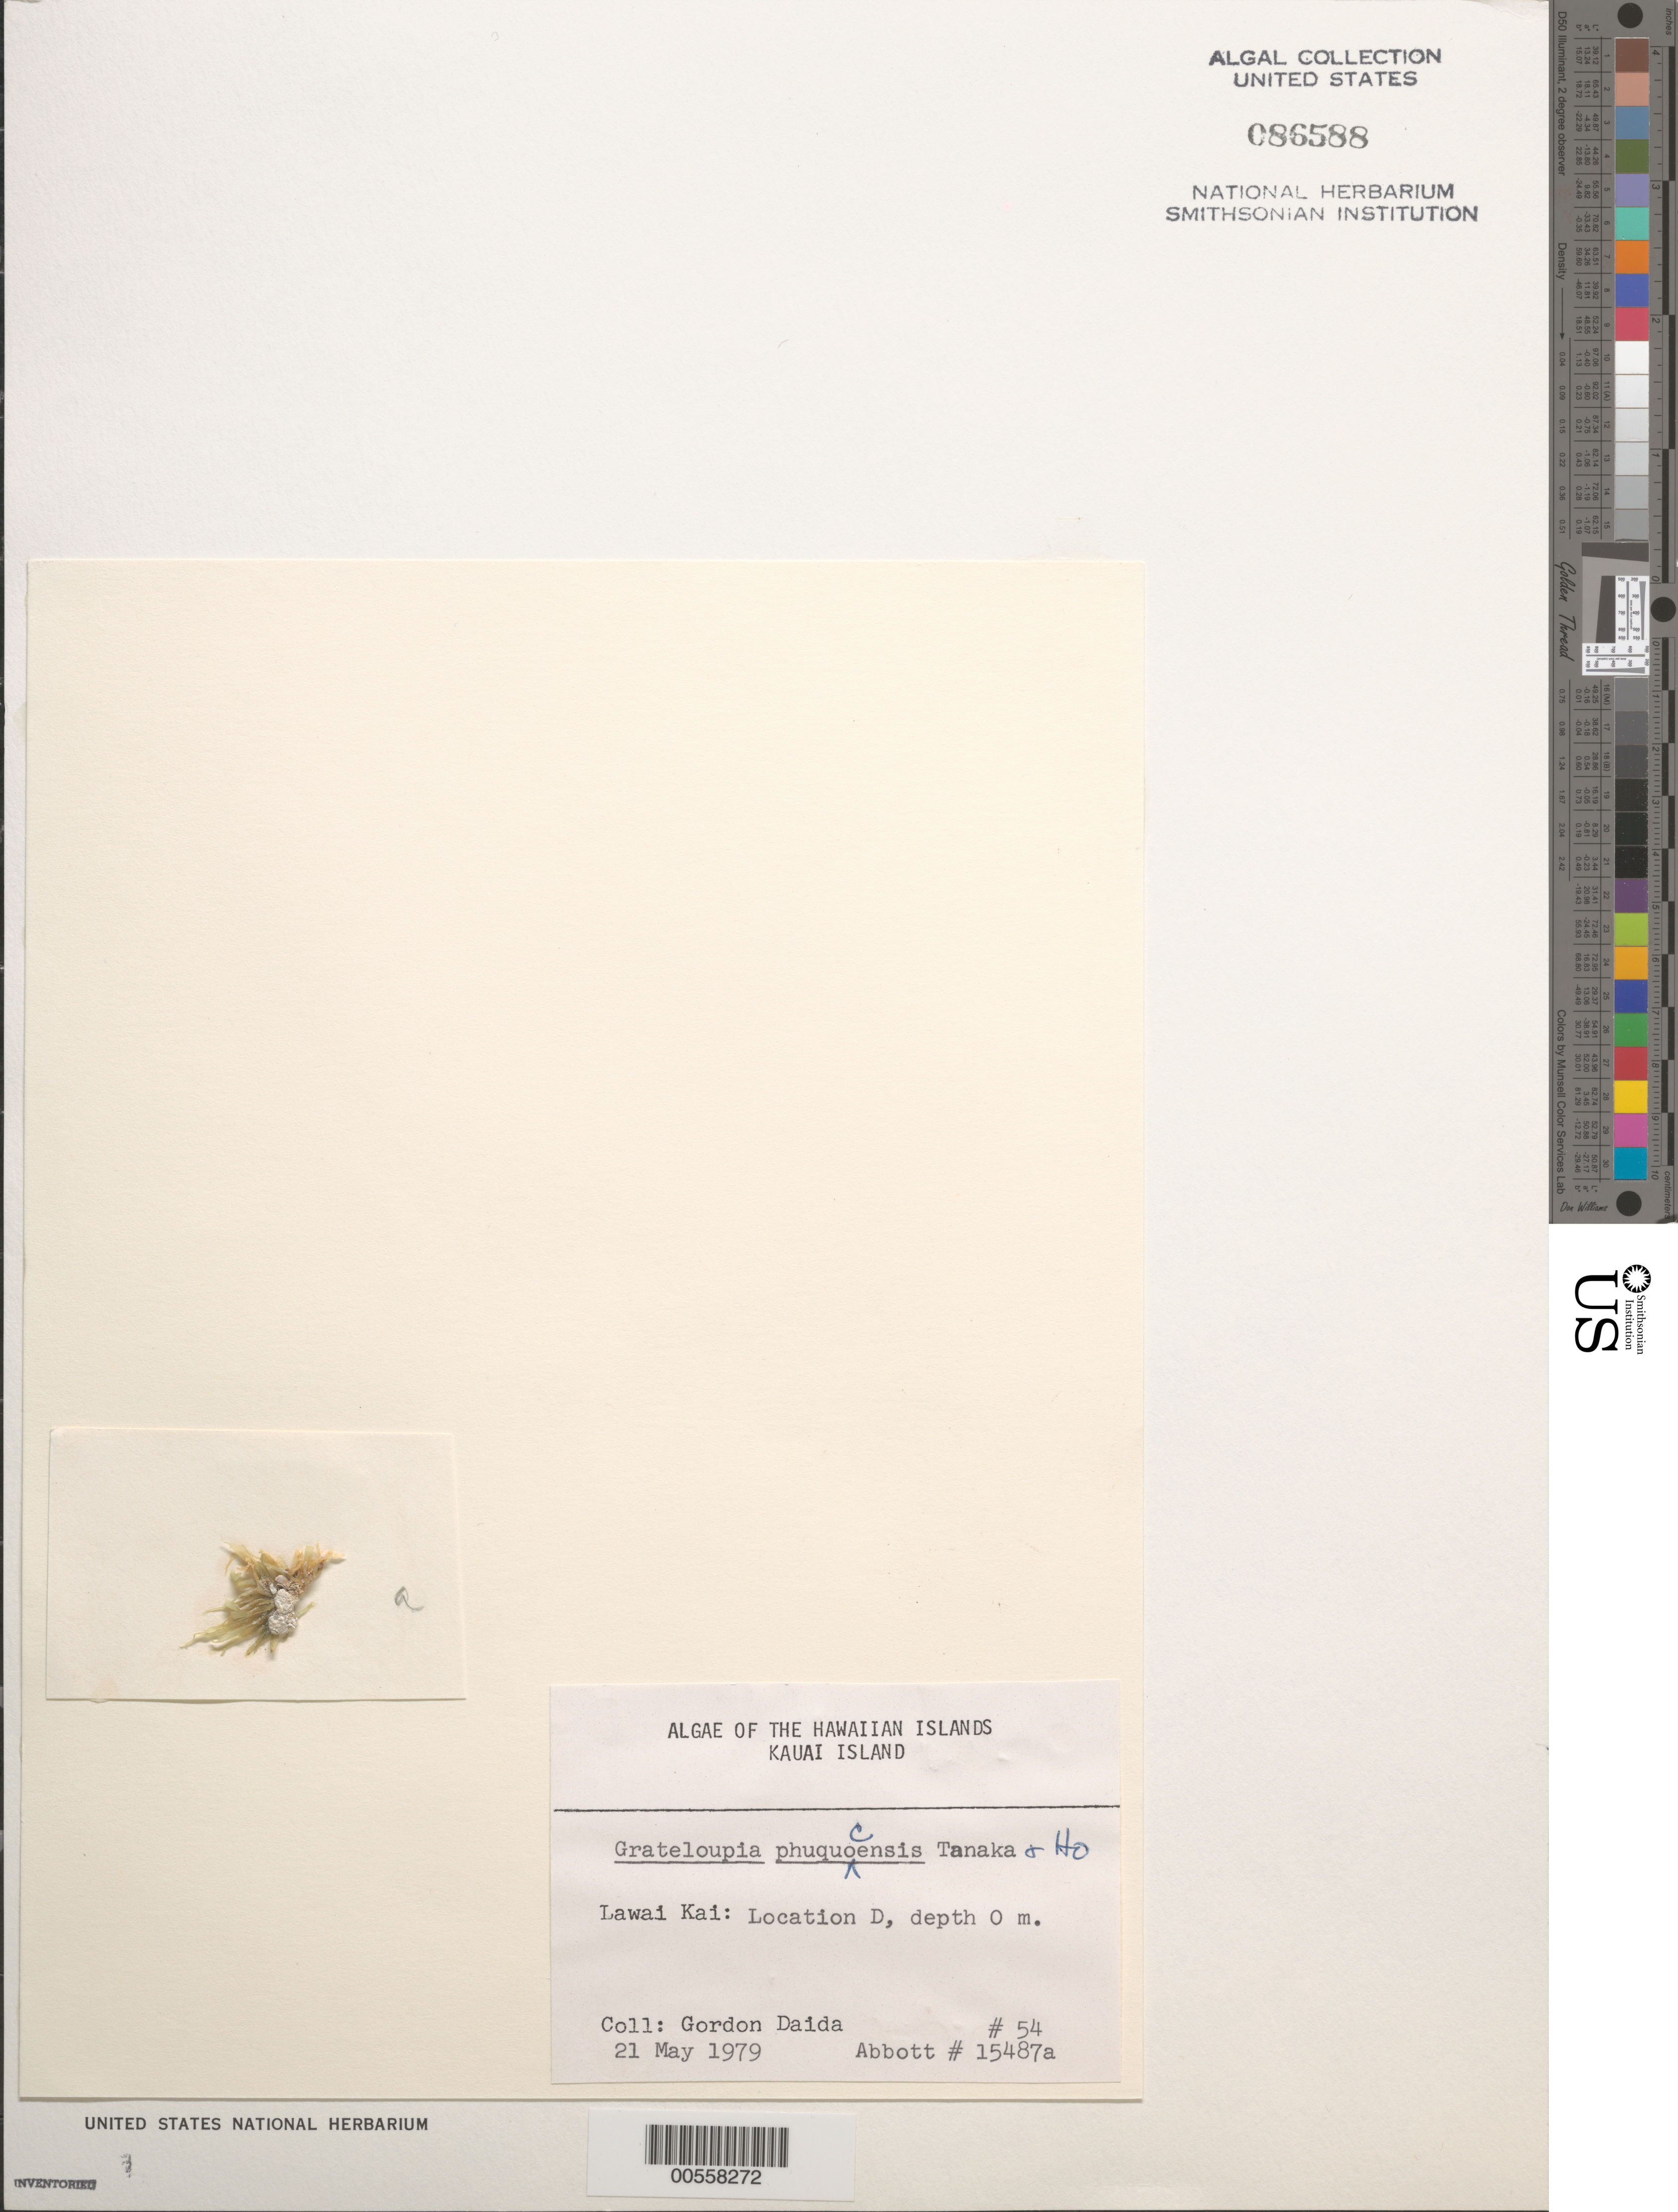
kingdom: Plantae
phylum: Rhodophyta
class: Florideophyceae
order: Halymeniales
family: Halymeniaceae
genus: Grateloupia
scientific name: Grateloupia phuquocensis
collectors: G. Daida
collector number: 54 & IAA 15487A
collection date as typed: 21 May 1979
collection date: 1979-05-21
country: United States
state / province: Hawaii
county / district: Kauai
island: Kaua'i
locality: Lawai Kai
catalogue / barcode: US 86588